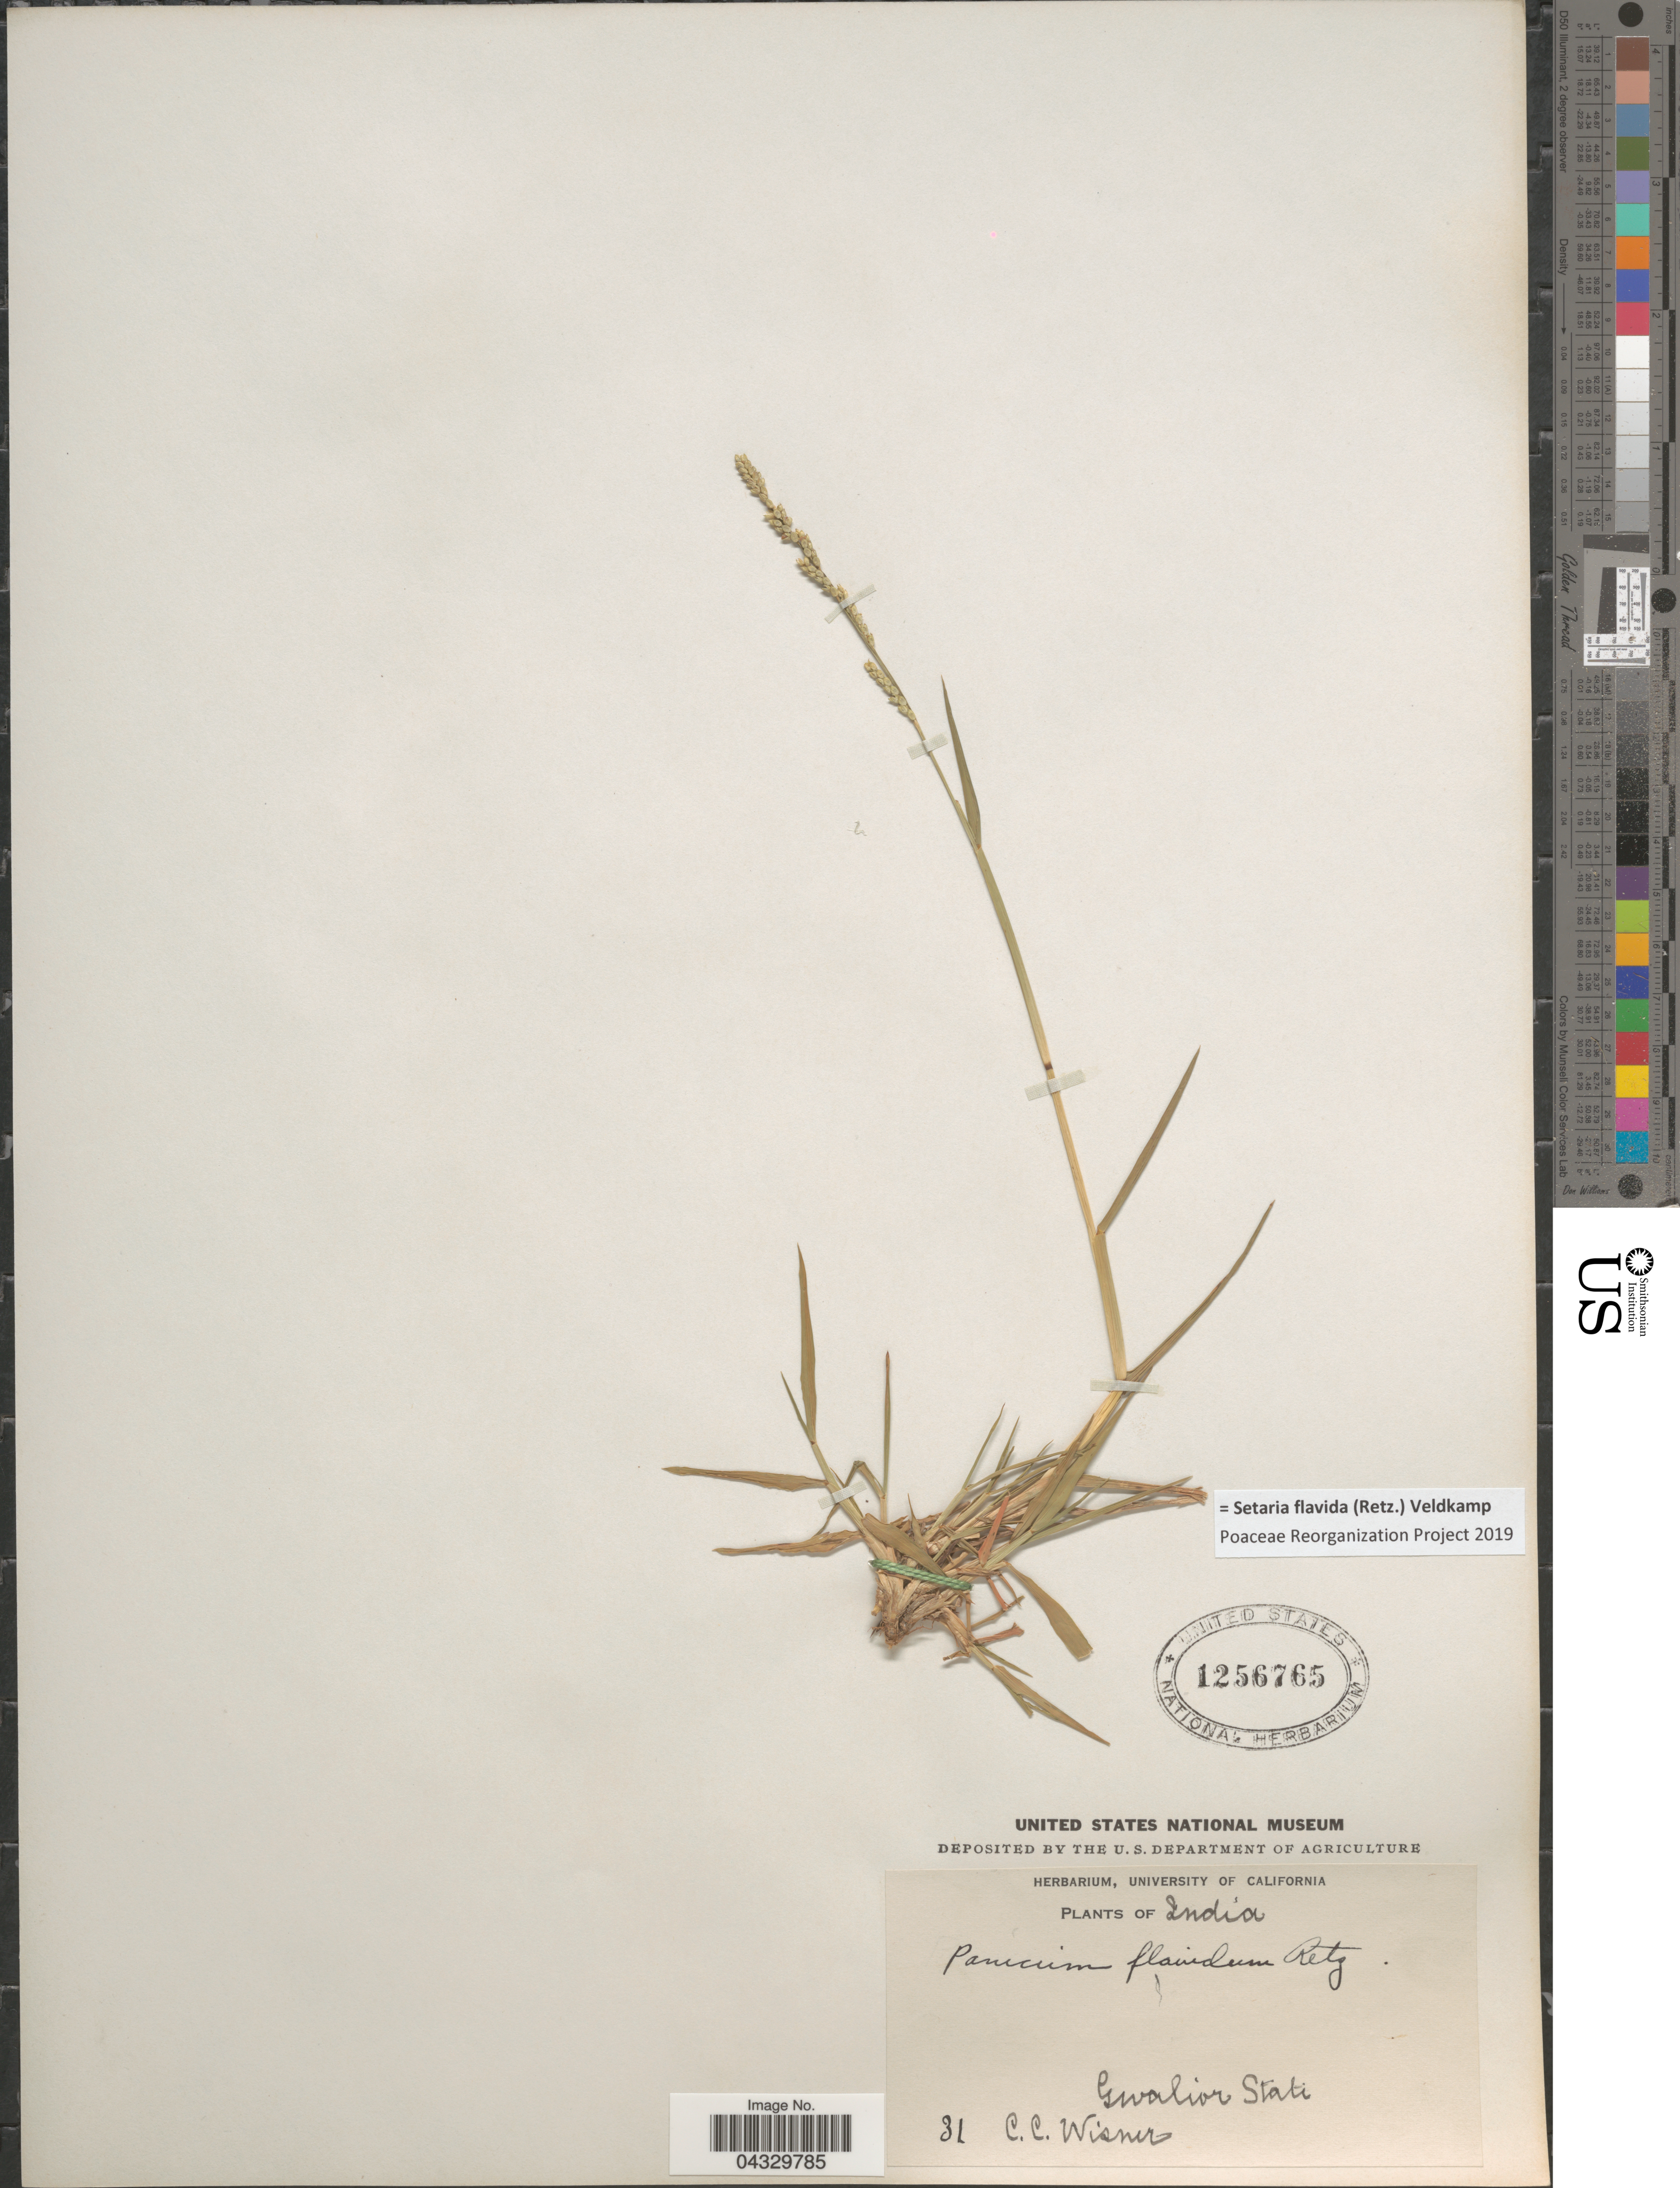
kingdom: Plantae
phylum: Tracheophyta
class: Liliopsida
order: Poales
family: Poaceae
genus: Setaria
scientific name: Setaria flavida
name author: (Retz.) Veldkamp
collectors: C. Wisner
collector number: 31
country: India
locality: Gwalior State.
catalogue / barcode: US 1256765